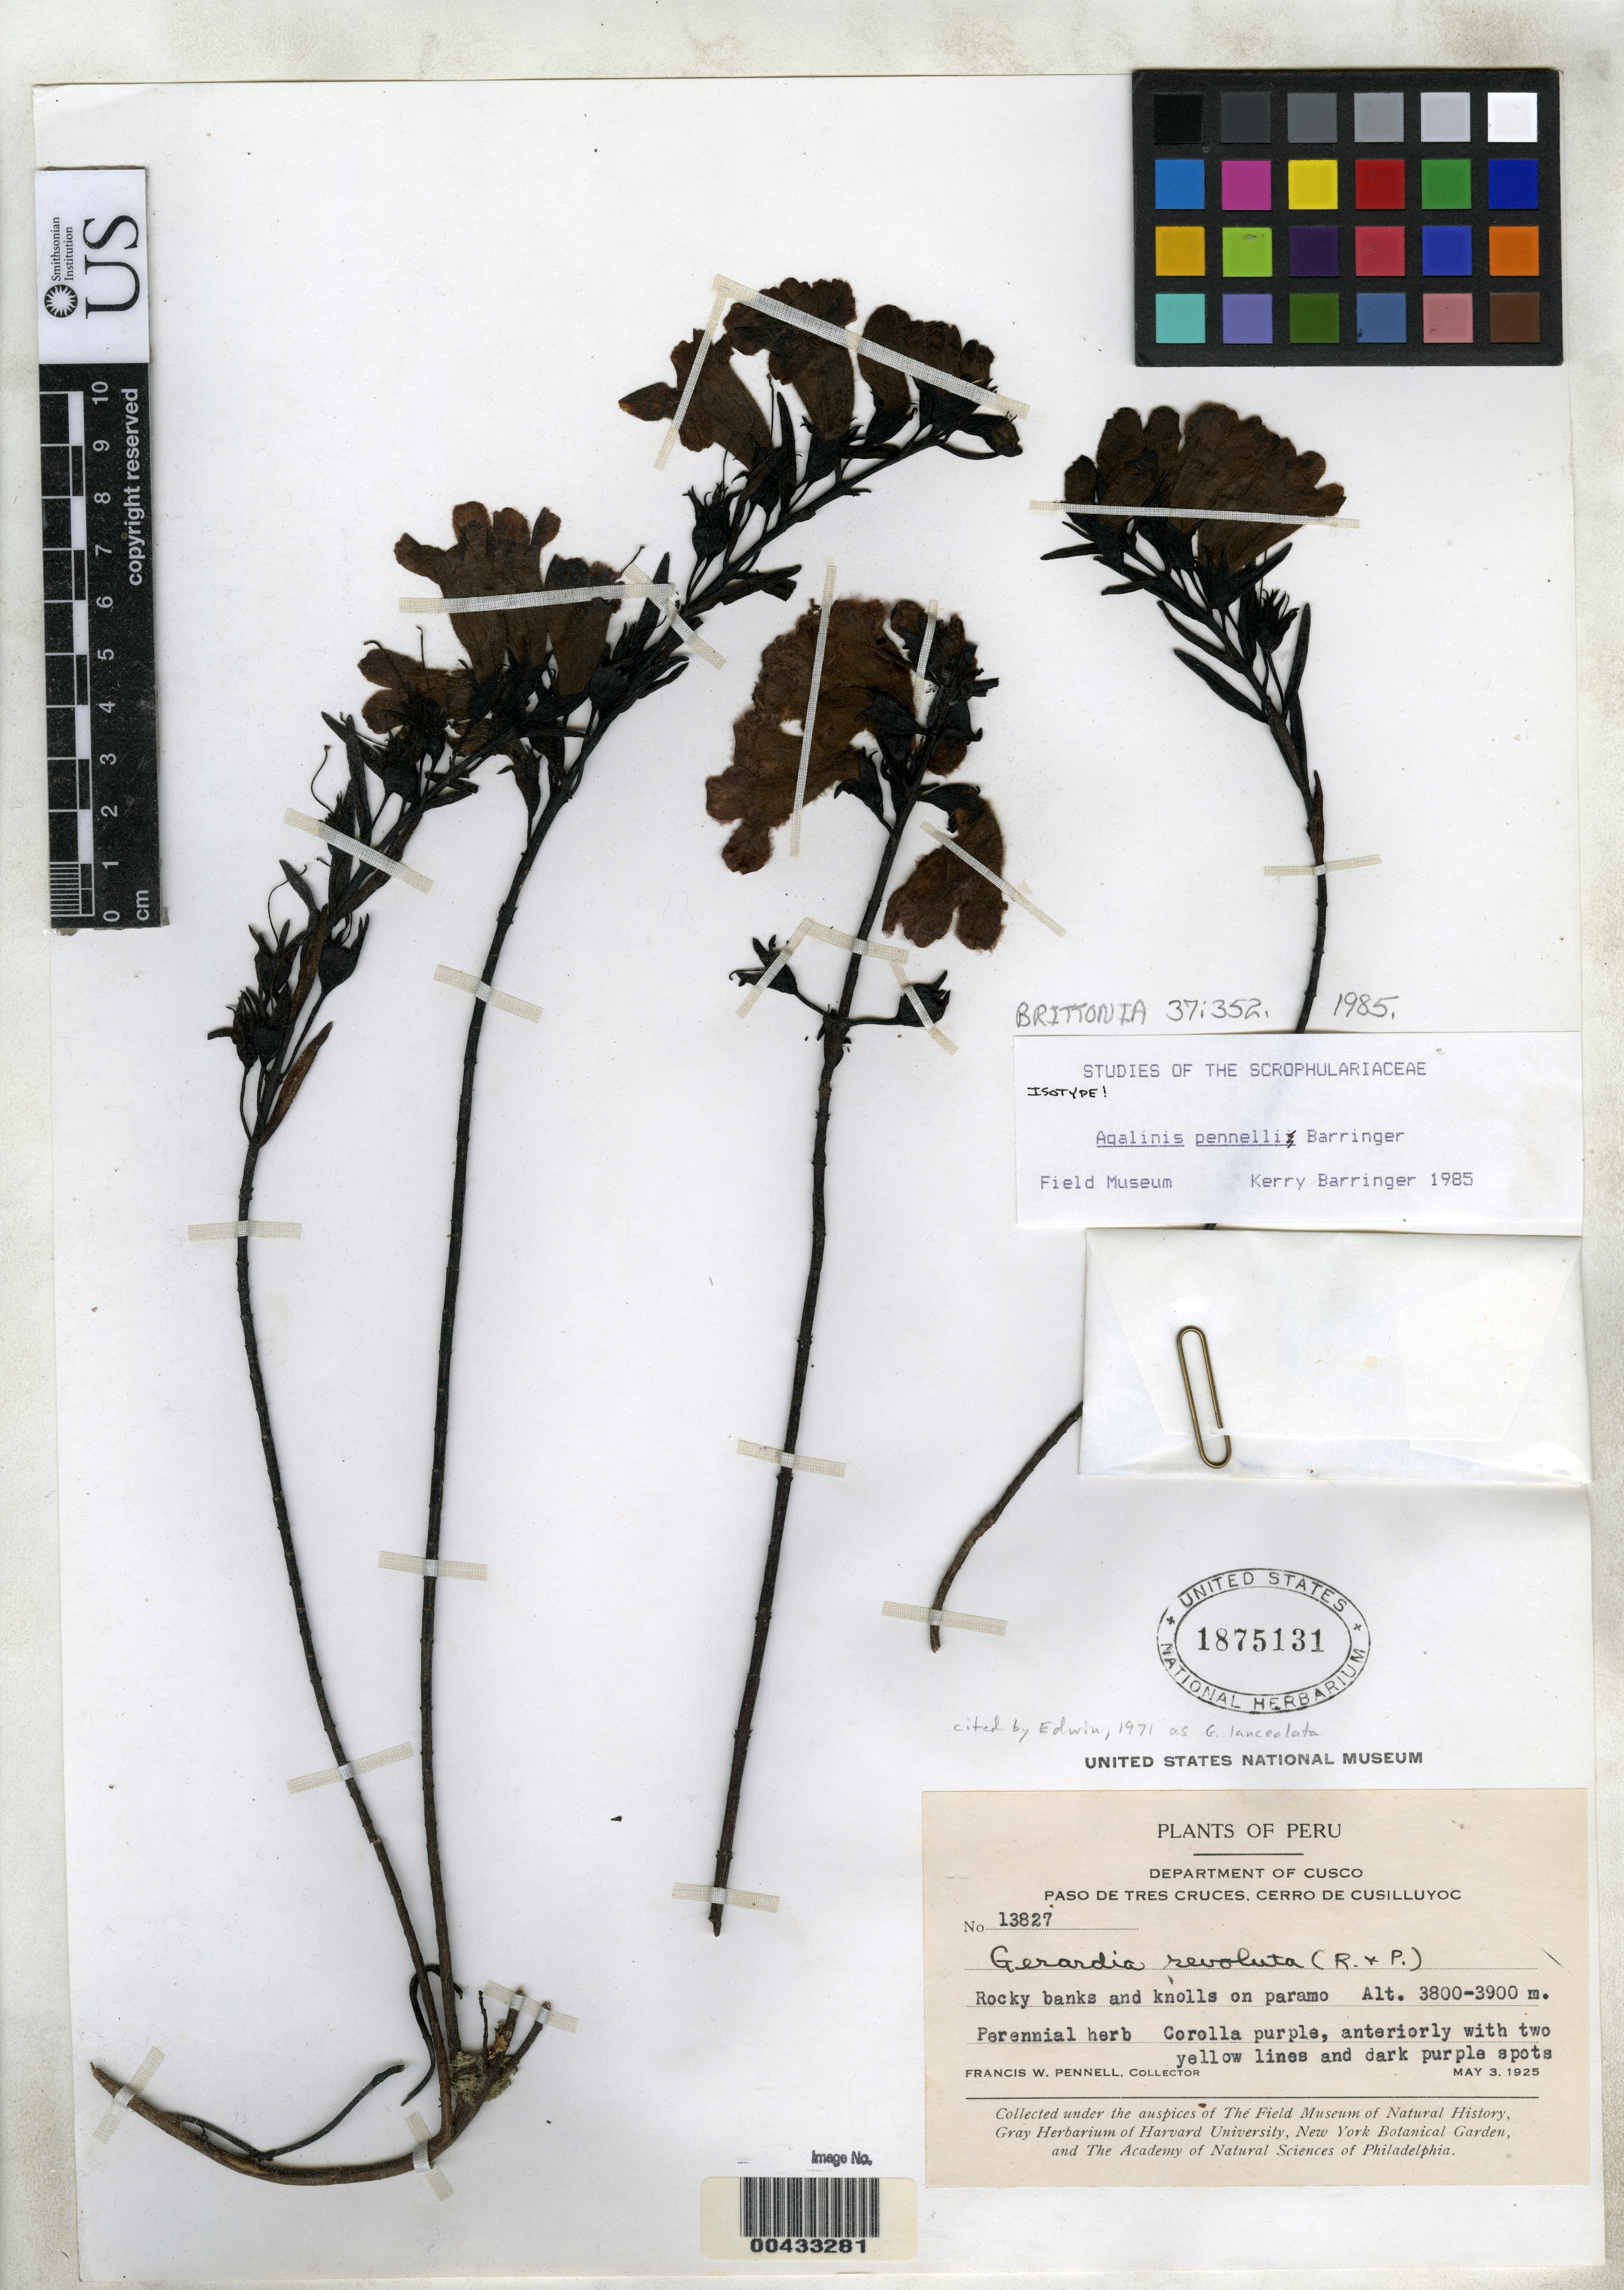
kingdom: Plantae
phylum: Tracheophyta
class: Magnoliopsida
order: Lamiales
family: Orobanchaceae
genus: Agalinis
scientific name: Agalinis pennellii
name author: Barringer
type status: Isotype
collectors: F. W. Pennell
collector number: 13827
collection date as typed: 03 May 1925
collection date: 1925-05-03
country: Peru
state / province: Cusco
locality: Paso de Tres Cruces, Cerro de Cusilluyoc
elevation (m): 3800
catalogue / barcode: US 1875131